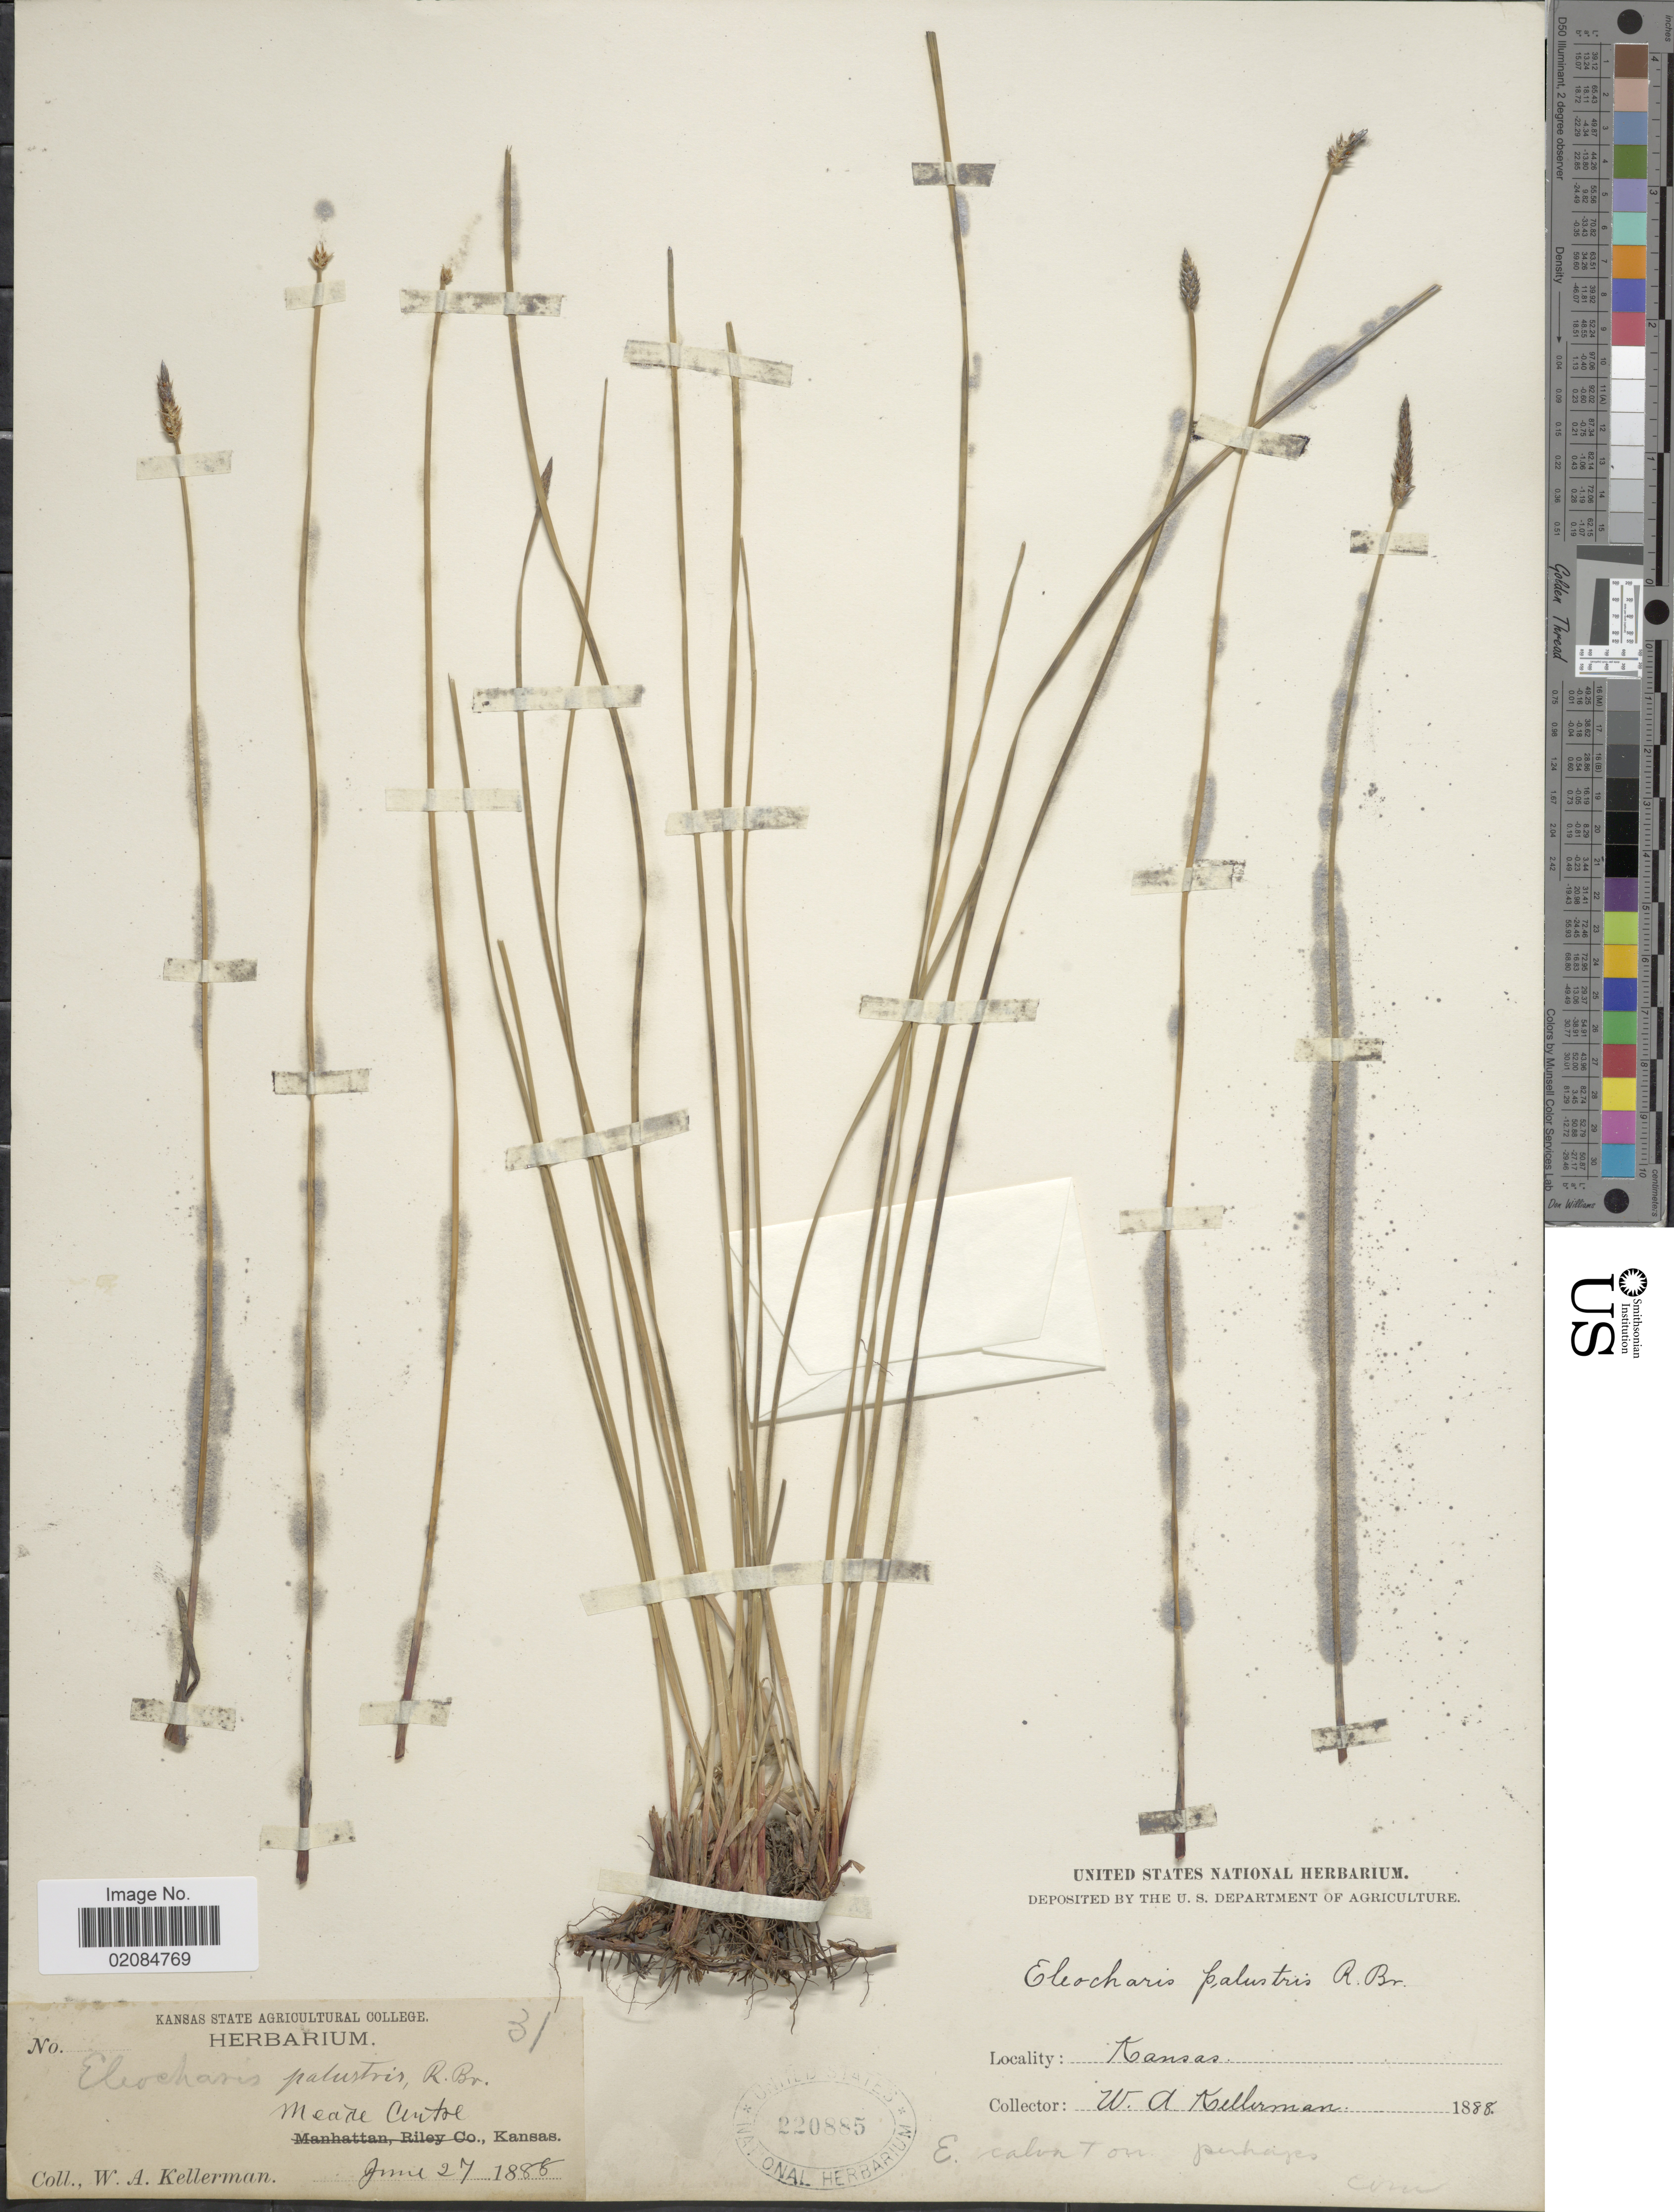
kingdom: Plantae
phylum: Tracheophyta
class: Liliopsida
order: Poales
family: Cyperaceae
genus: Eleocharis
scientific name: Eleocharis palustris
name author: (L.) Roem. & Schult.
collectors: W. Kellerman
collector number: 31?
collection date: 1888-06-27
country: United States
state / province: Kansas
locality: Meade Centre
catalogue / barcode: US 220885